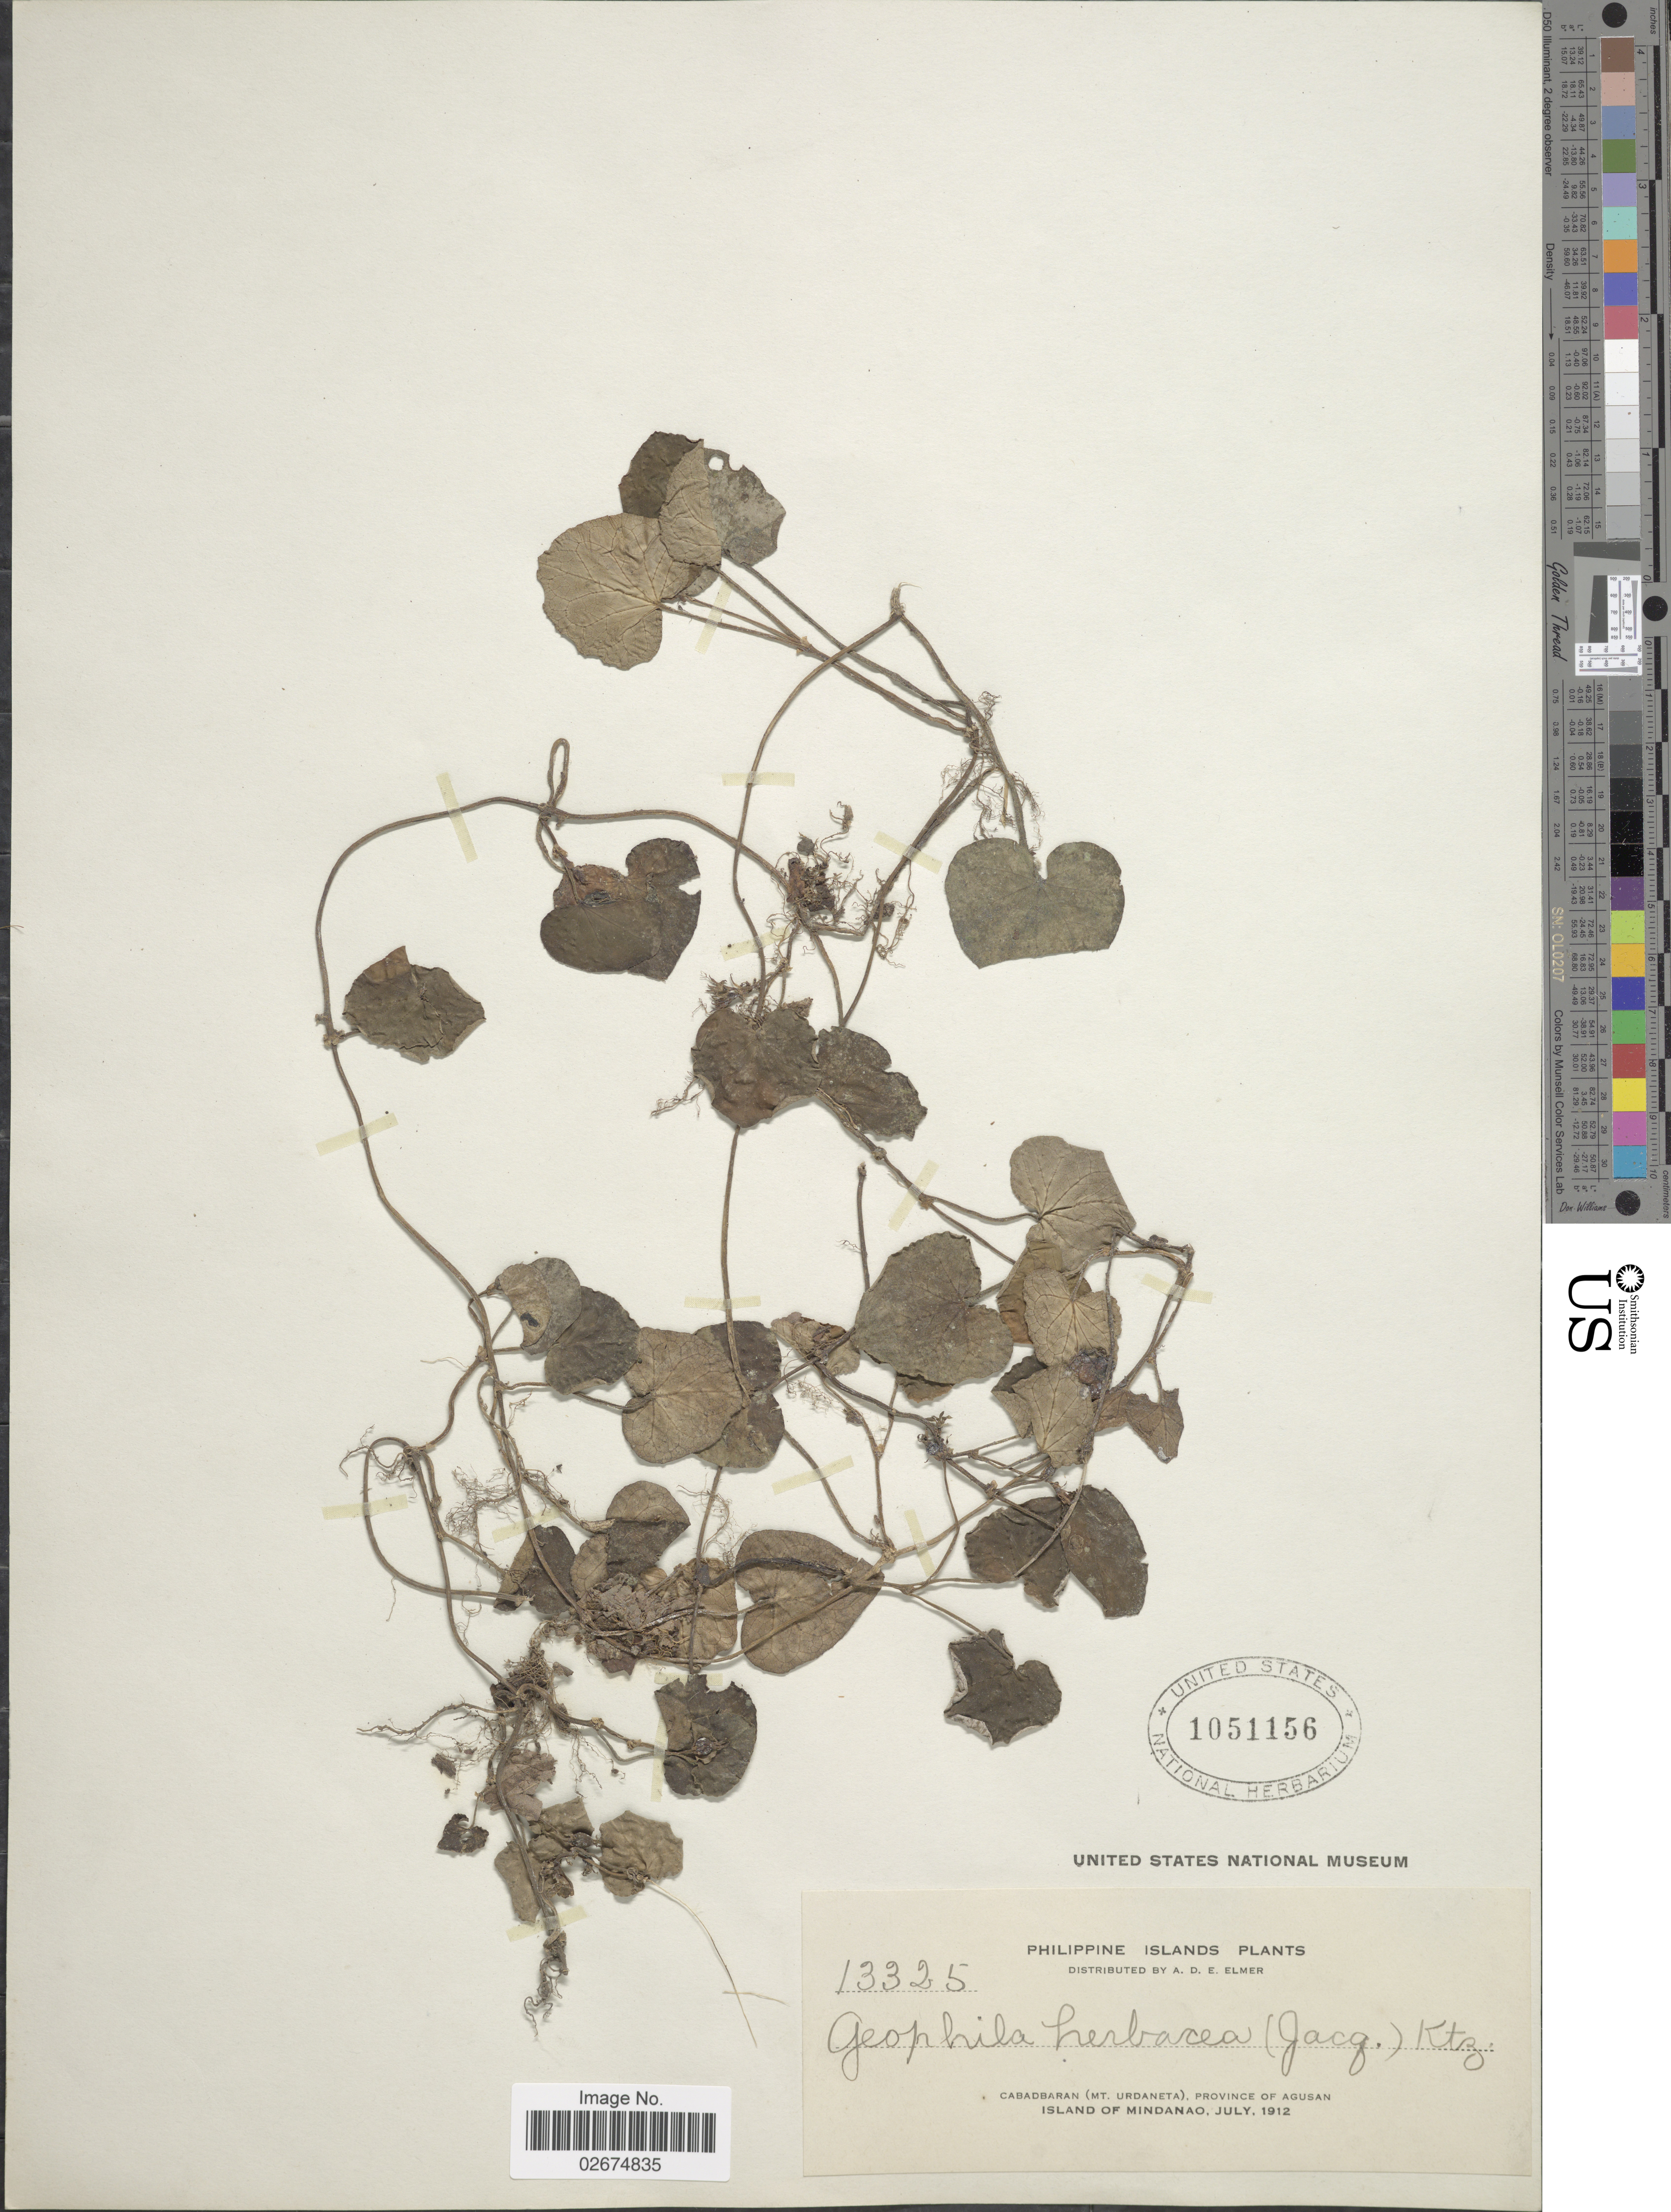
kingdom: Plantae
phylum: Tracheophyta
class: Magnoliopsida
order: Gentianales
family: Rubiaceae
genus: Carinta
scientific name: Carinta repens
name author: (L.) L.B. Sm. & Downs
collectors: A. D. E. Elmer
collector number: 13325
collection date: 1912-07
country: Philippines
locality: Cabadbaran (Mt. Urdaneta), Province of Agusan. Island of Mindanao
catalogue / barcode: US 1051156